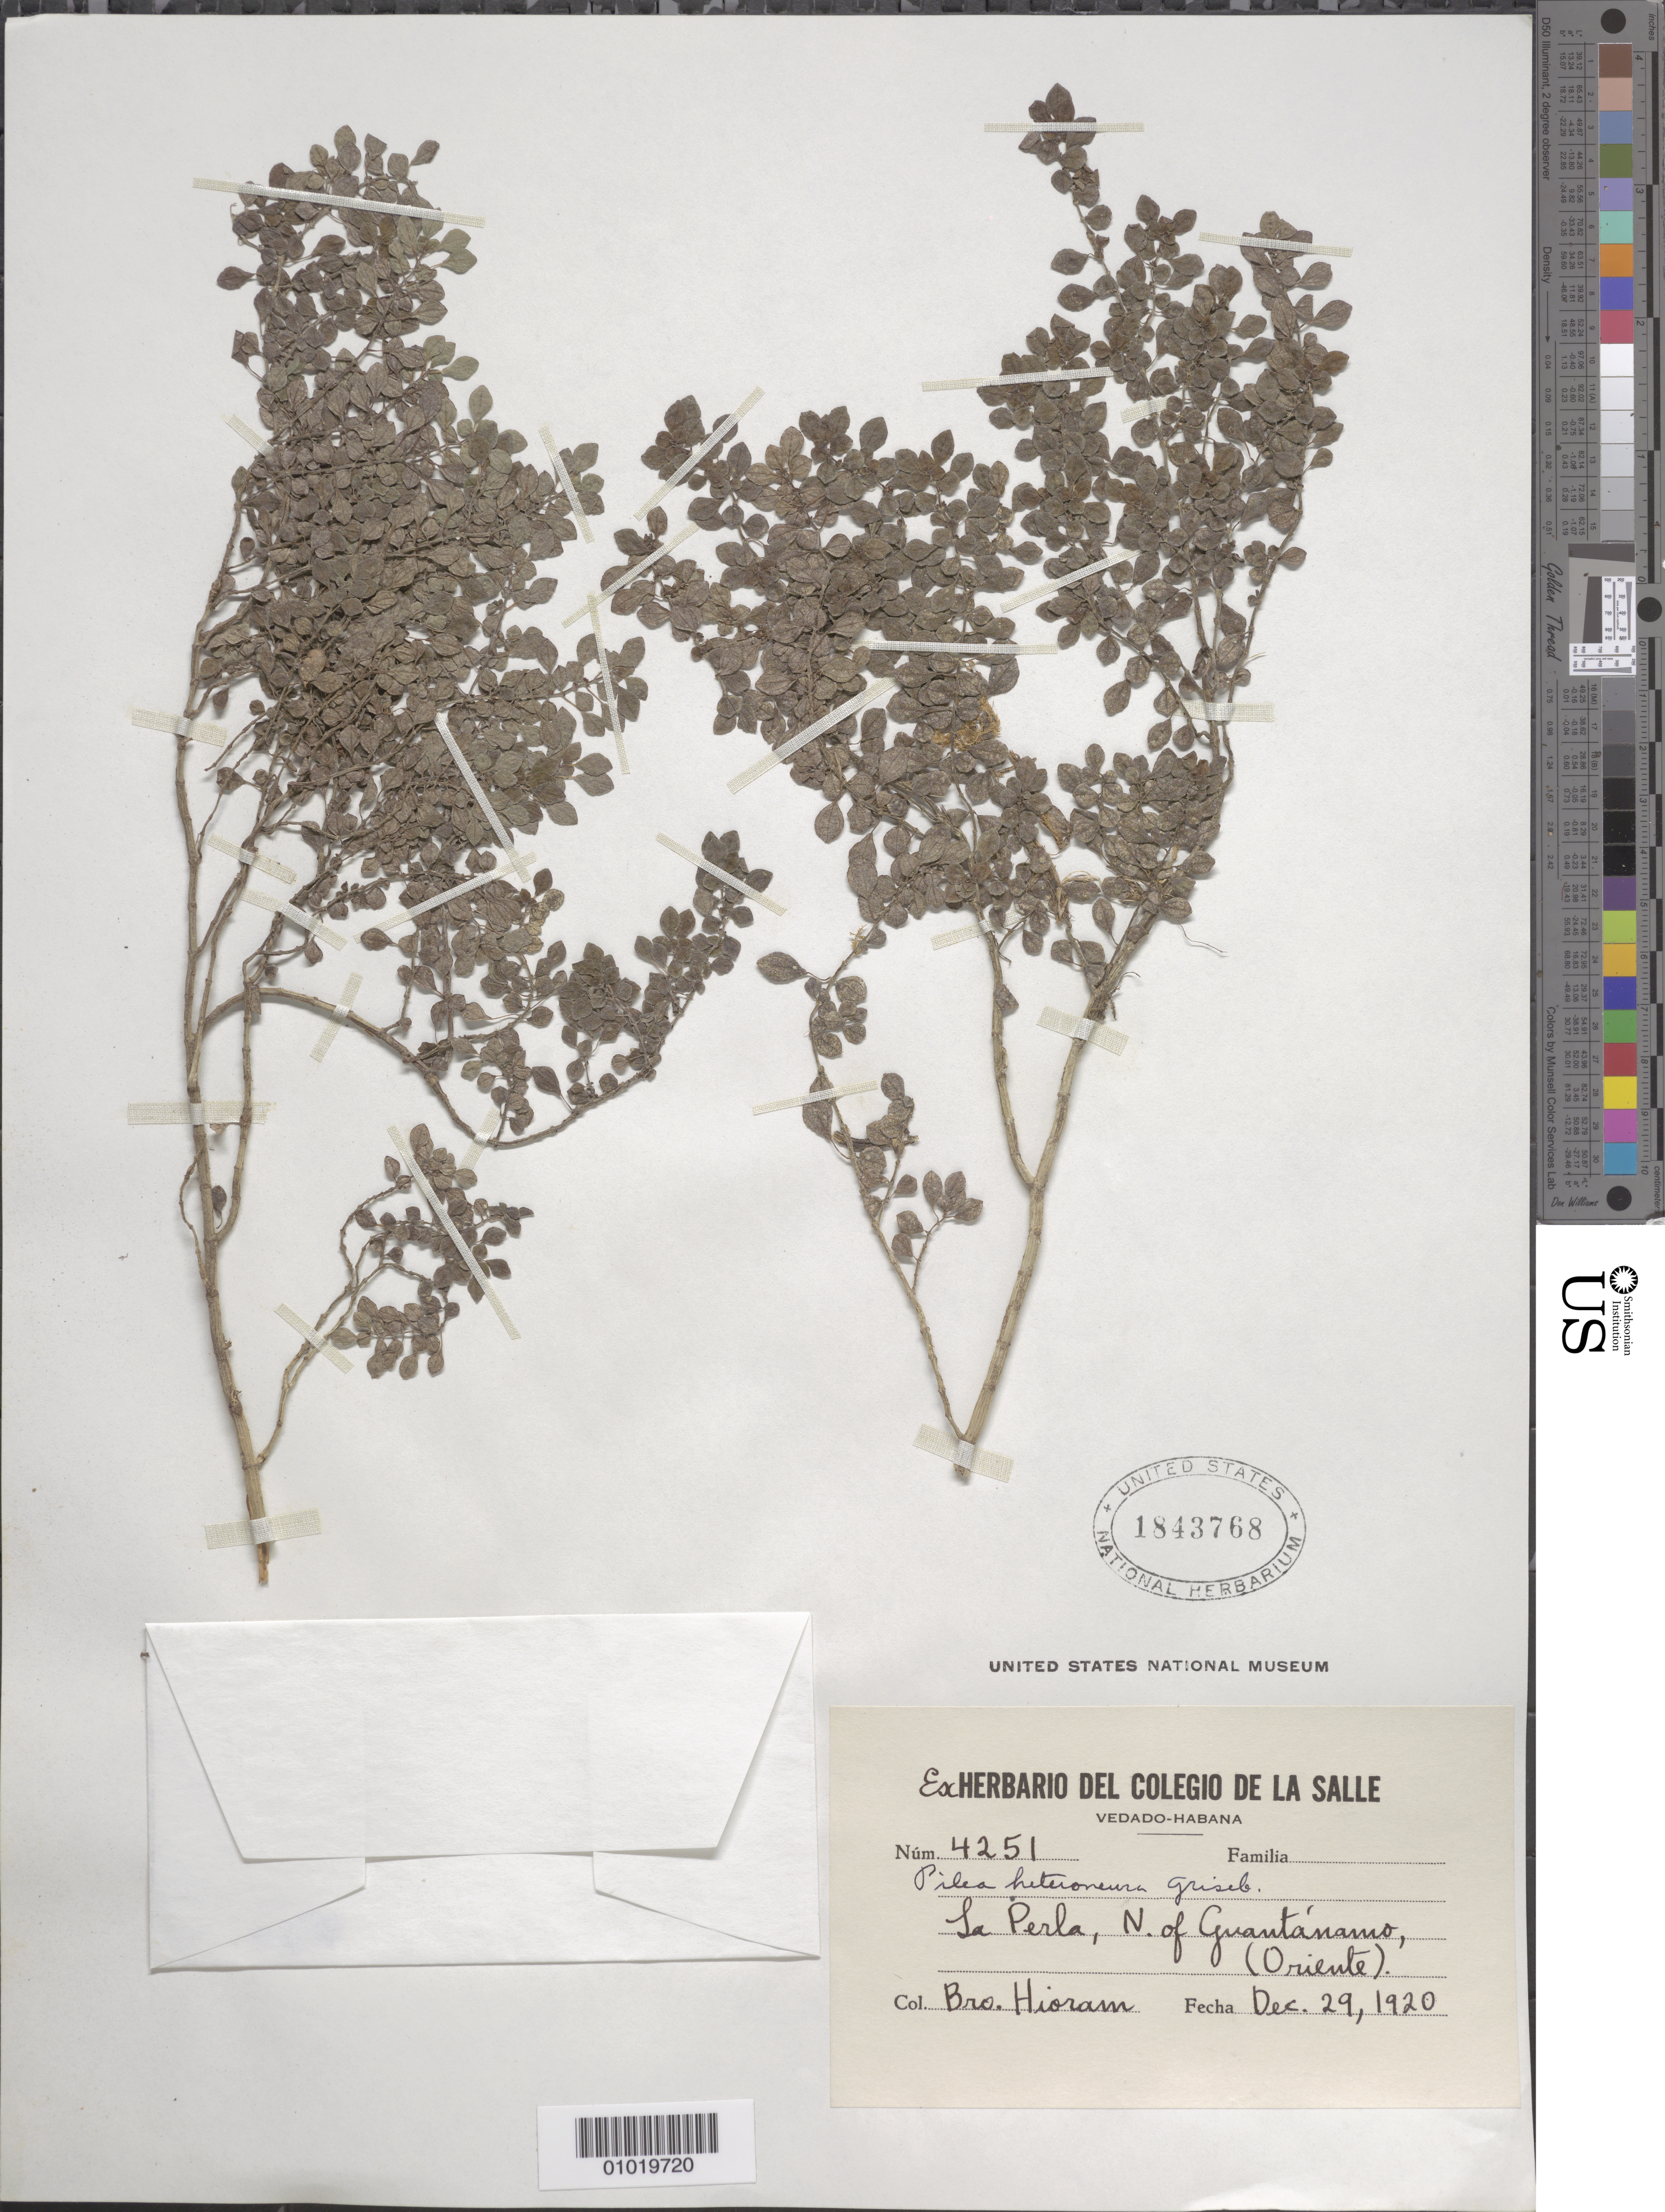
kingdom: Plantae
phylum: Tracheophyta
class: Magnoliopsida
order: Rosales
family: Urticaceae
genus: Pilea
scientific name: Pilea heteroneura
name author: Griseb.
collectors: Bro. Hioram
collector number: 4251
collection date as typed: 29 Dec 1920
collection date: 1920-12-29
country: Cuba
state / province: Guantánamo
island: Cuba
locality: La Perla, N of Guantánamo, Oriente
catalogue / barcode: US 1843768